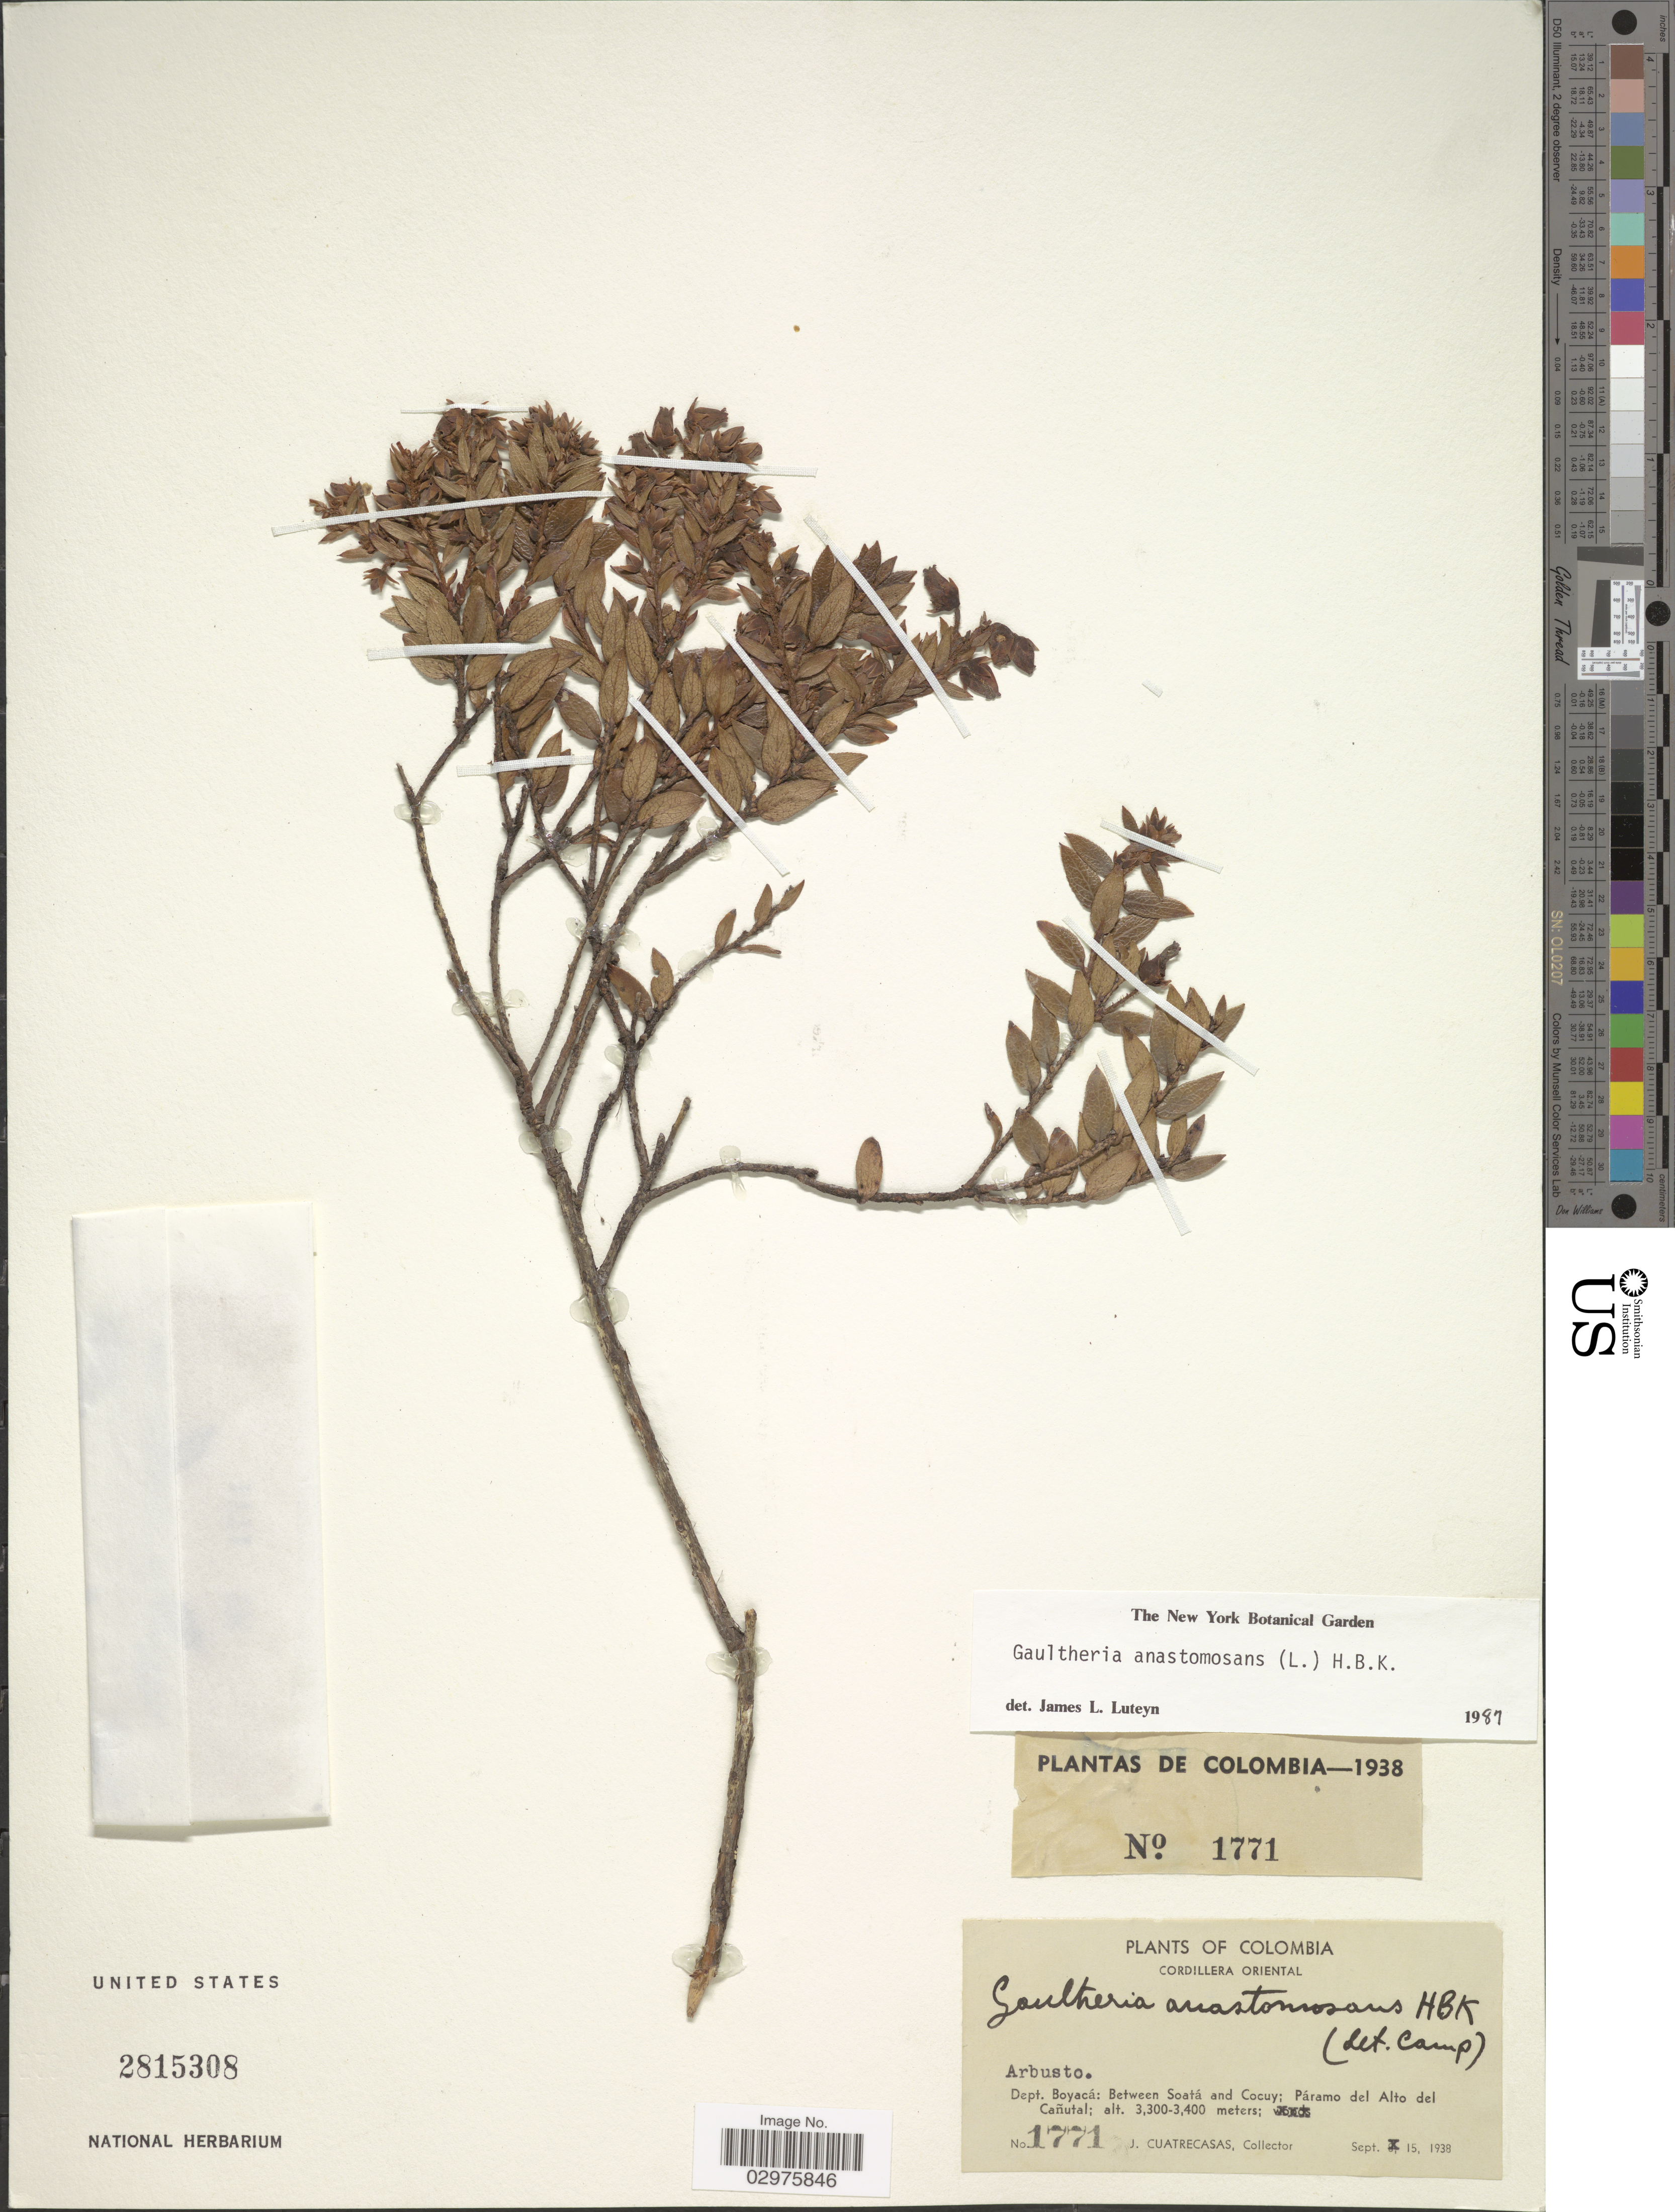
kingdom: Plantae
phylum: Tracheophyta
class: Magnoliopsida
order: Ericales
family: Ericaceae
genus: Gaultheria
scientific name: Gaultheria anastomosans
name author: (L. f.) Kunth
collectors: J. Cuatrecasas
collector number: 1771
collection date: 1938-09-15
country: Colombia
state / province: Boyacá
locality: Cordillera Oriental. Dept. Boyacá: Between Soatá and Cocuy; Páramo del Alto del Cañutal.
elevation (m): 3300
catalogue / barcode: US 2815308